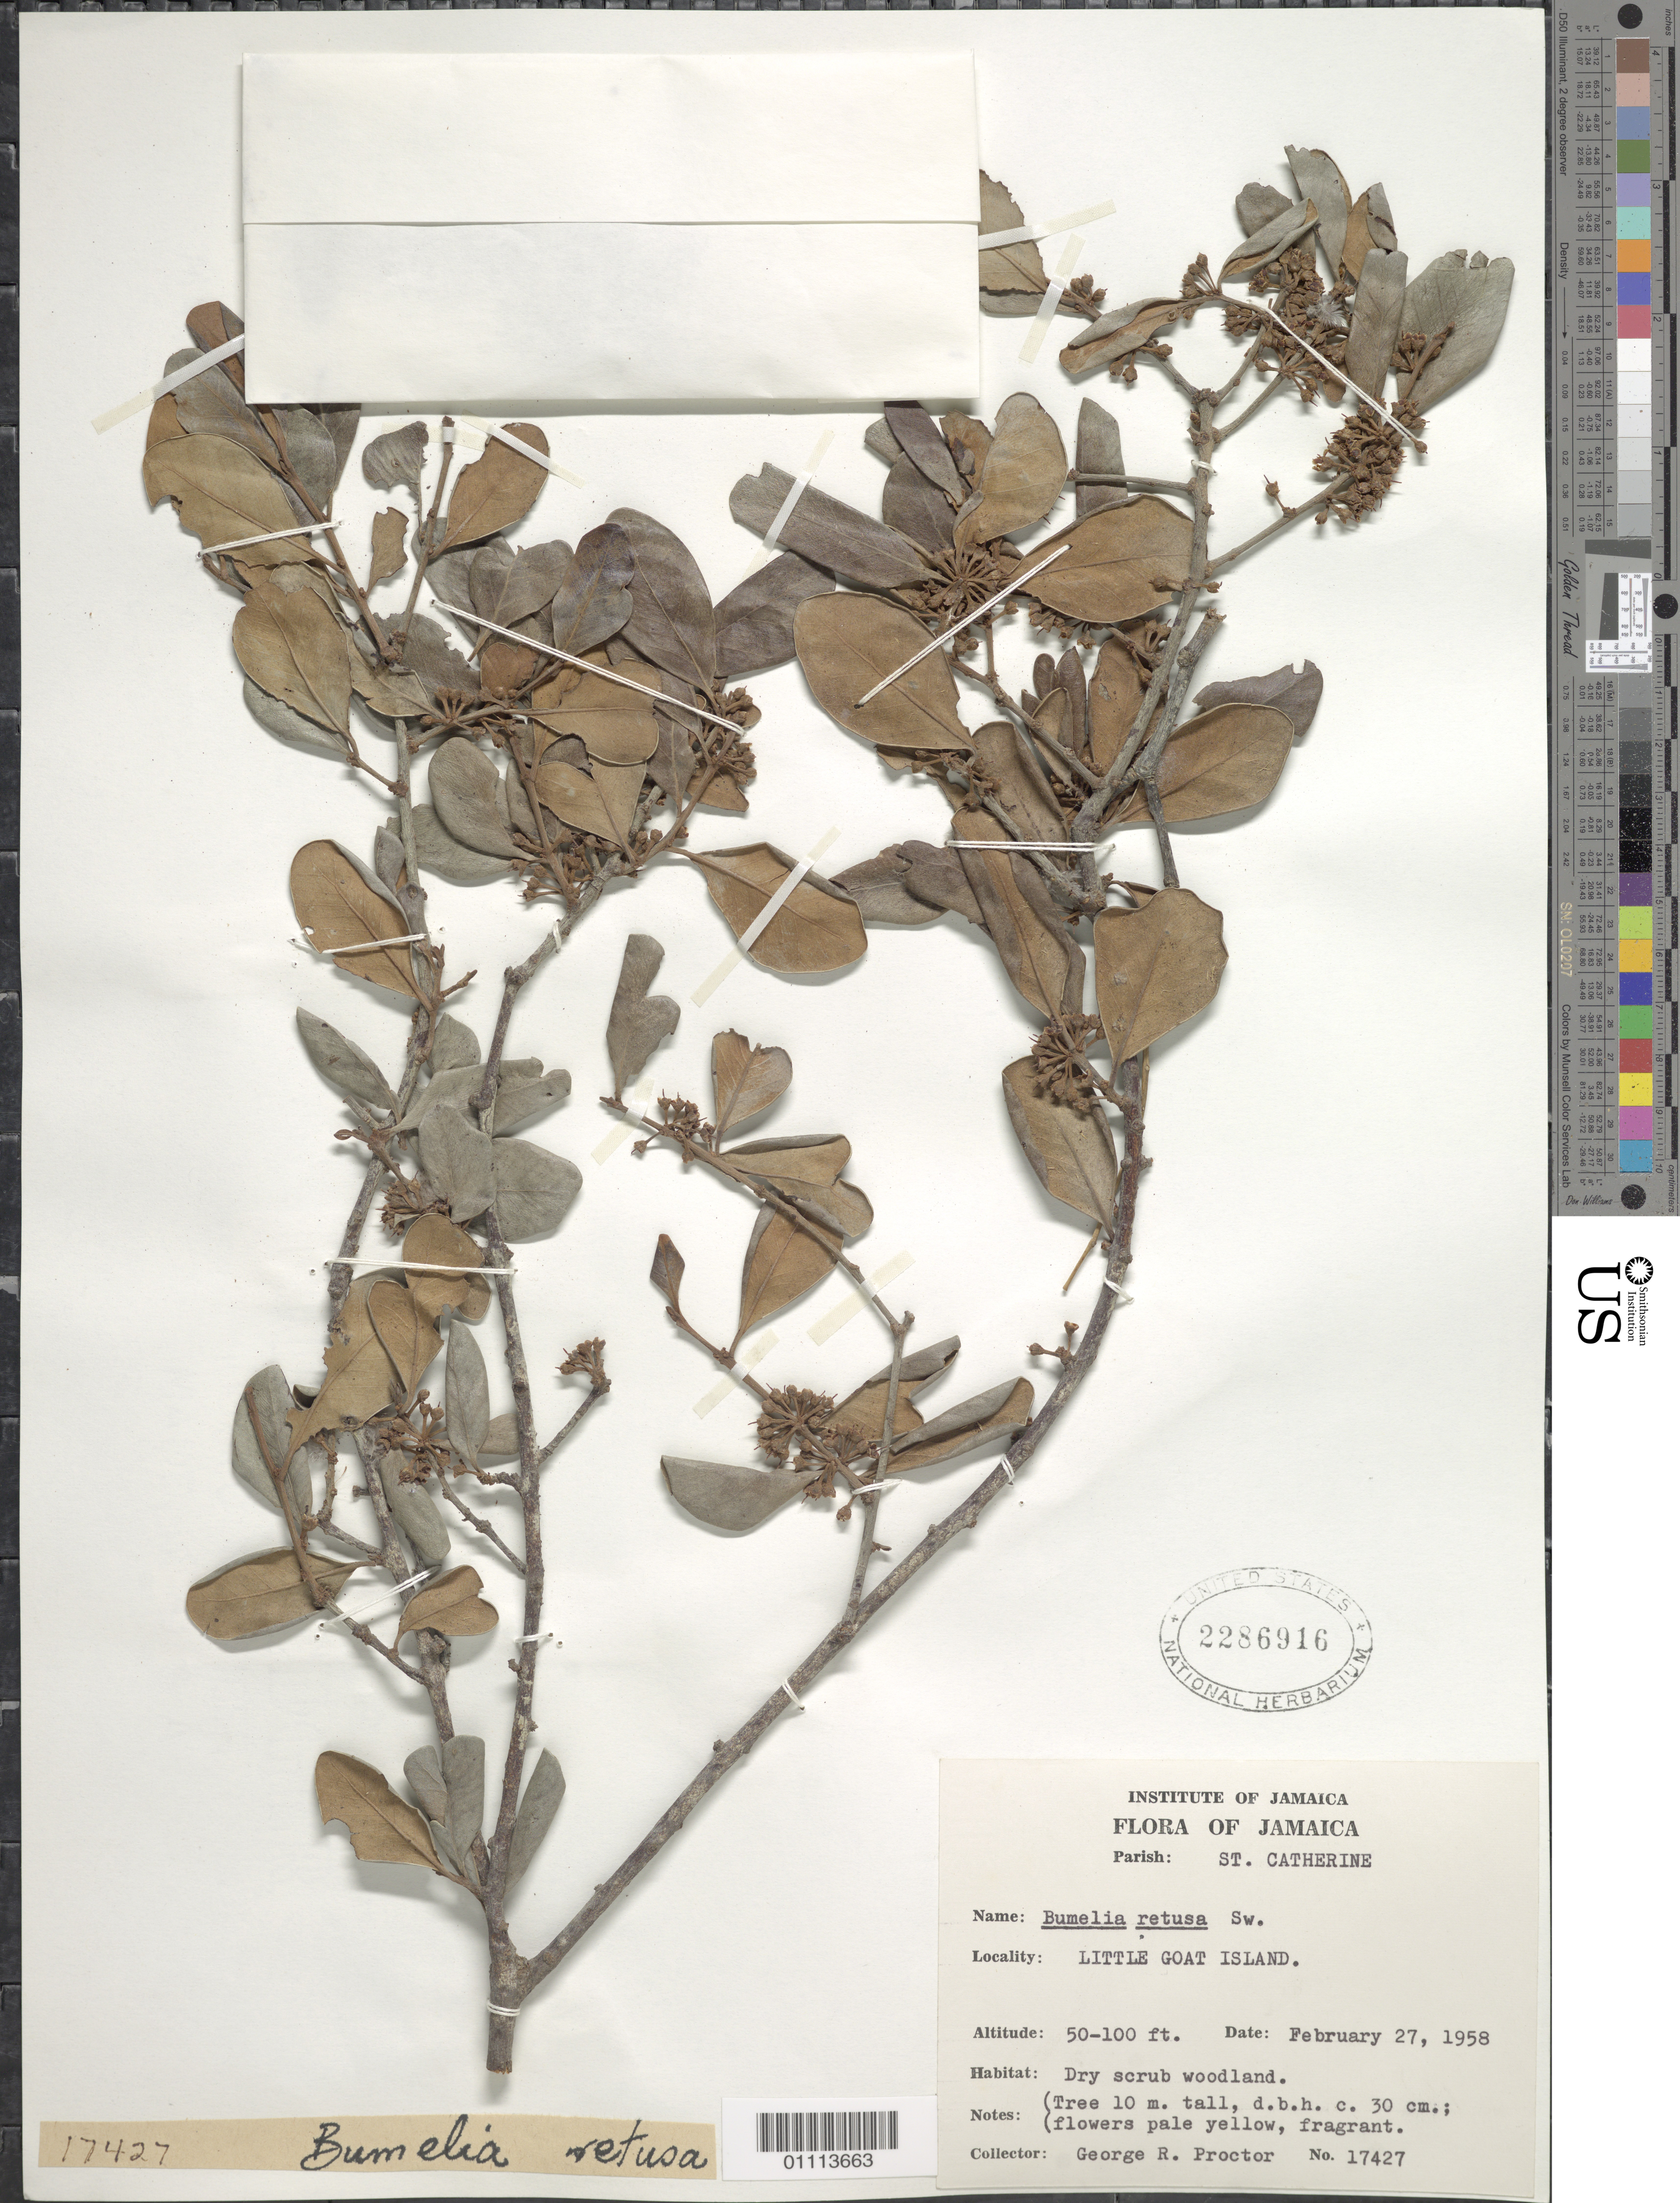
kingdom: Plantae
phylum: Tracheophyta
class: Magnoliopsida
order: Ericales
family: Sapotaceae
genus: Sideroxylon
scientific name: Sideroxylon americanum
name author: (Mill.) T.D. Penn.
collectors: G. R. Proctor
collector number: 17427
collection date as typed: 27 Feb 1958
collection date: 1958-02-27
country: Jamaica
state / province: Saint Catherine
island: Jamaica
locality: Little Goat Island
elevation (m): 15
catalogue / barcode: US 2286916